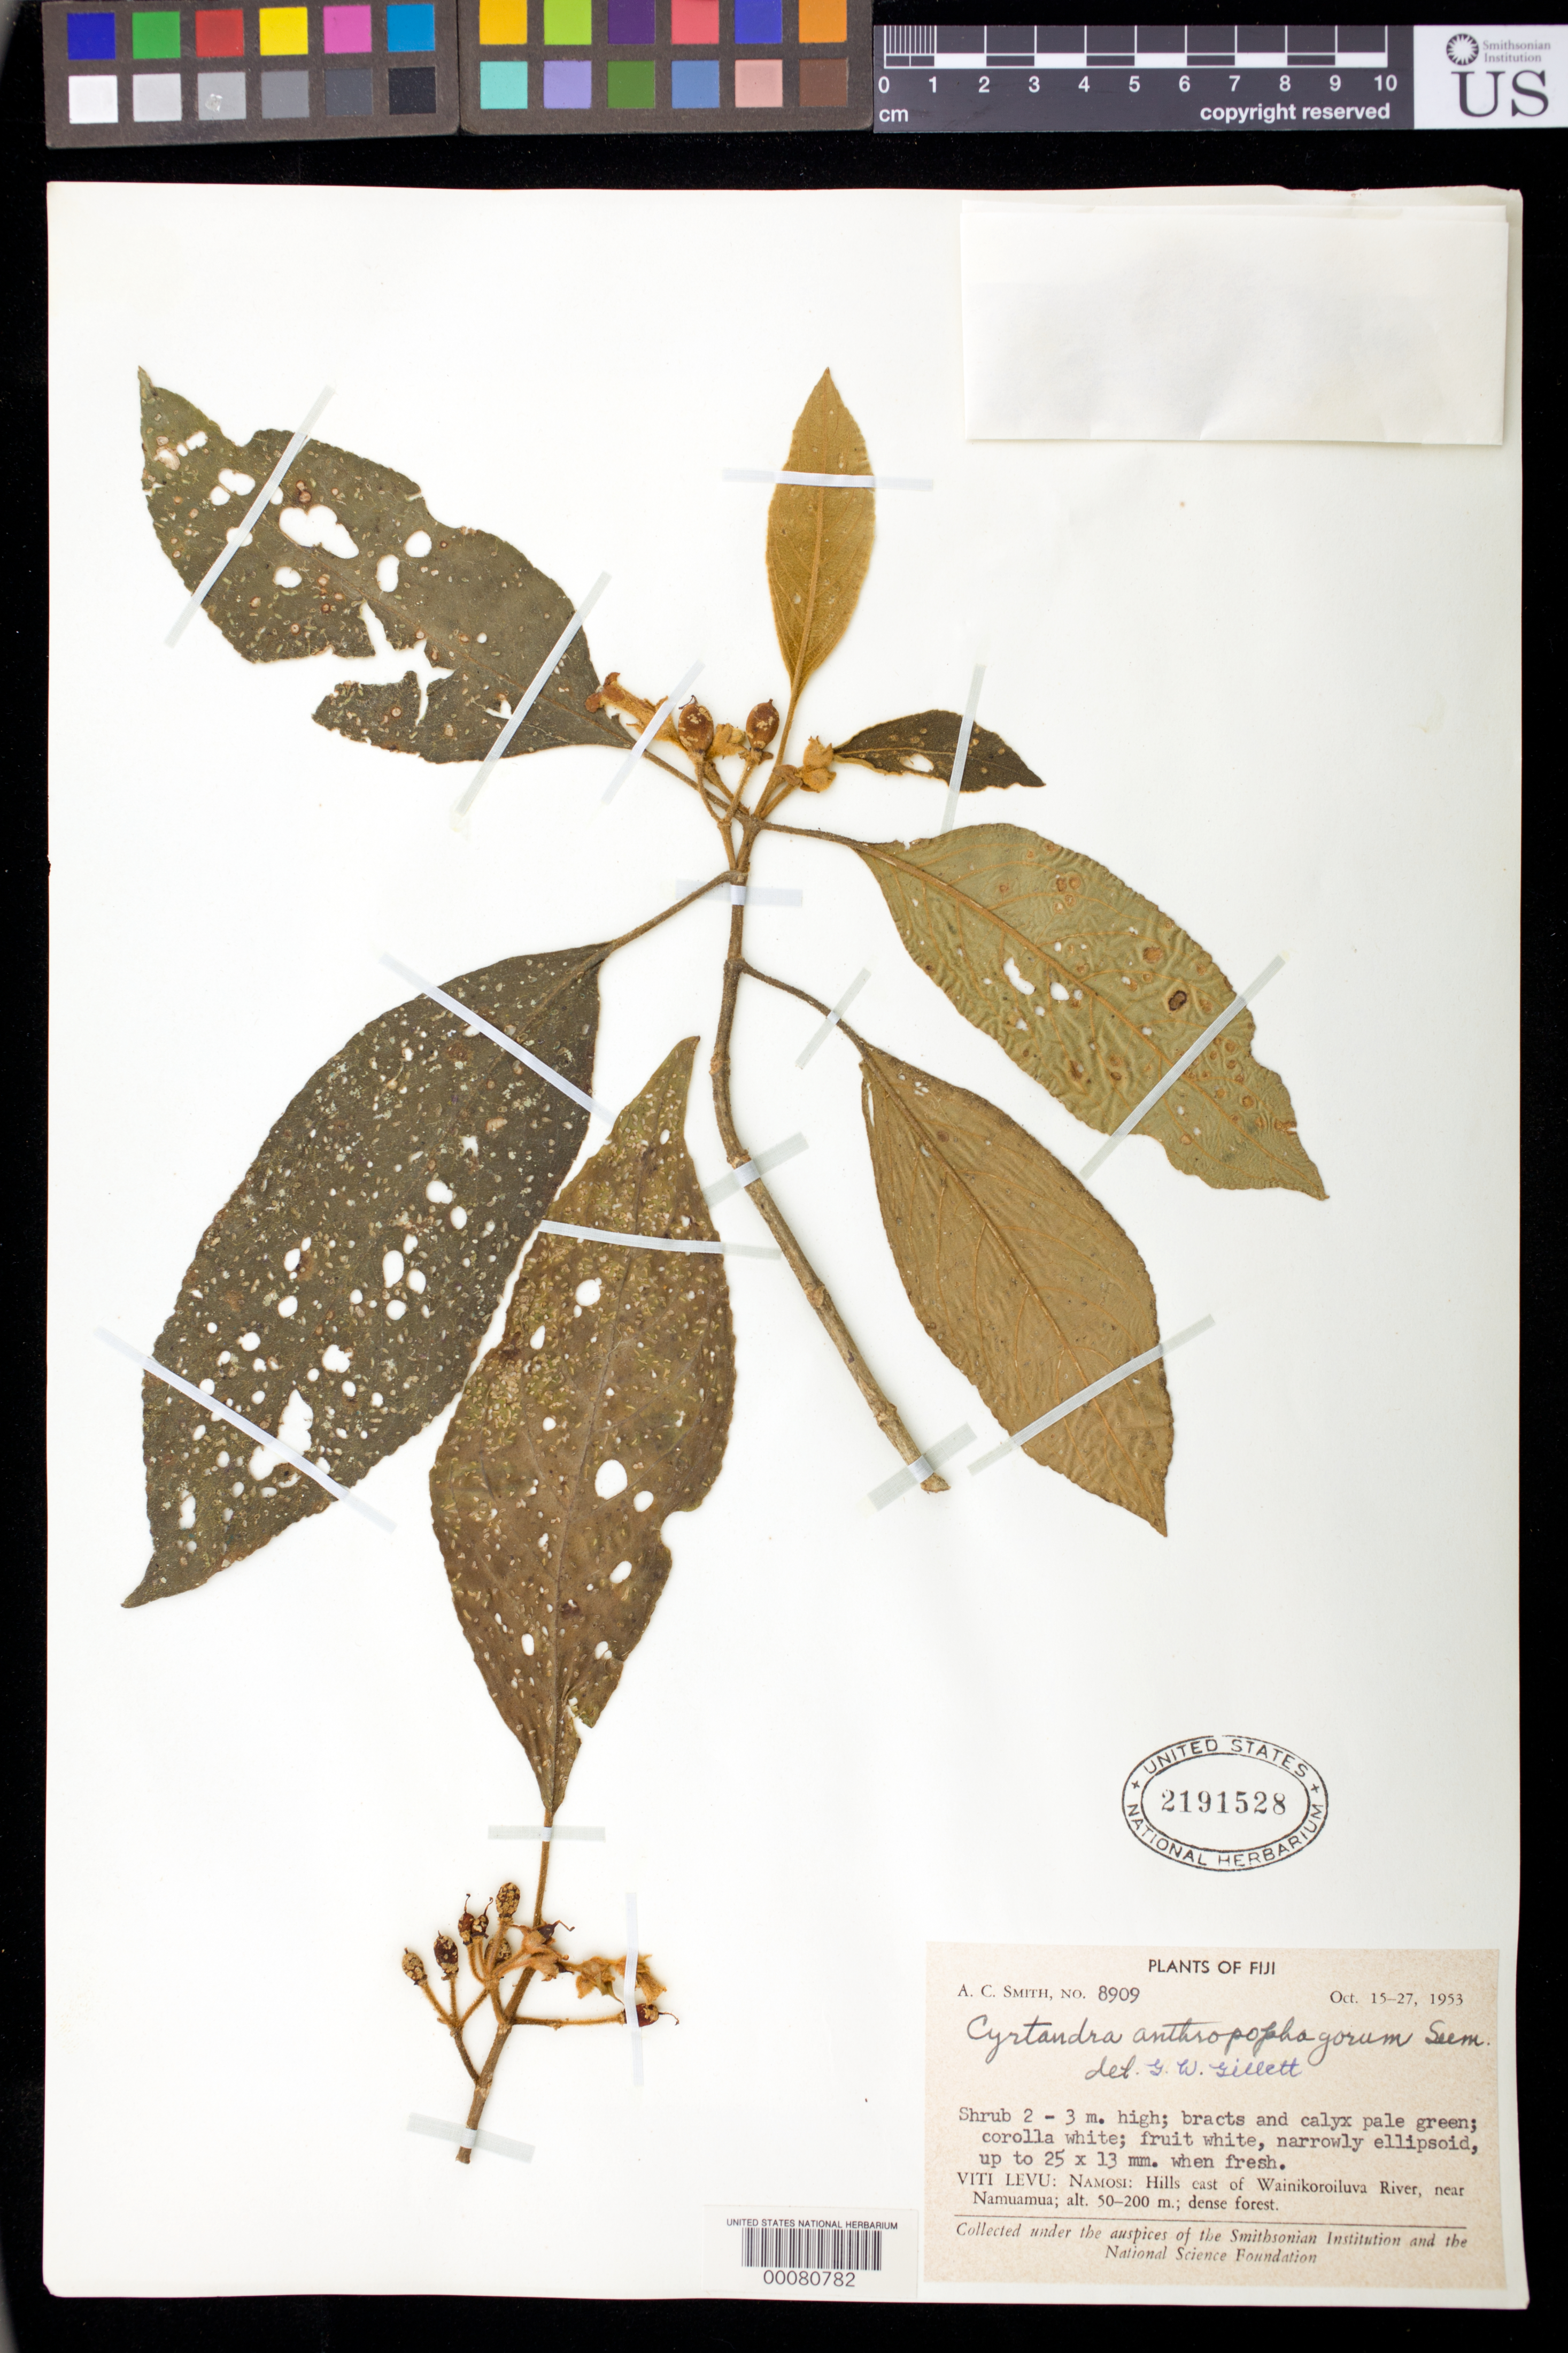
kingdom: Plantae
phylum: Tracheophyta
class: Magnoliopsida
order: Lamiales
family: Gesneriaceae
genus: Cyrtandra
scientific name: Cyrtandra anthropophagorum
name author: Seem. ex A. Gray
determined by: Gillett, G. W.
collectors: A. C. Smith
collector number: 8909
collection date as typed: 15-27 Oct 1953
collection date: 1953-10-15/1953-10-27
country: Fiji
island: Viti Levu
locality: Namosi, hills e of wainikoroiluva river, near namuamua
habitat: Dense forest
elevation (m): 50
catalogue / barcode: US 2191528